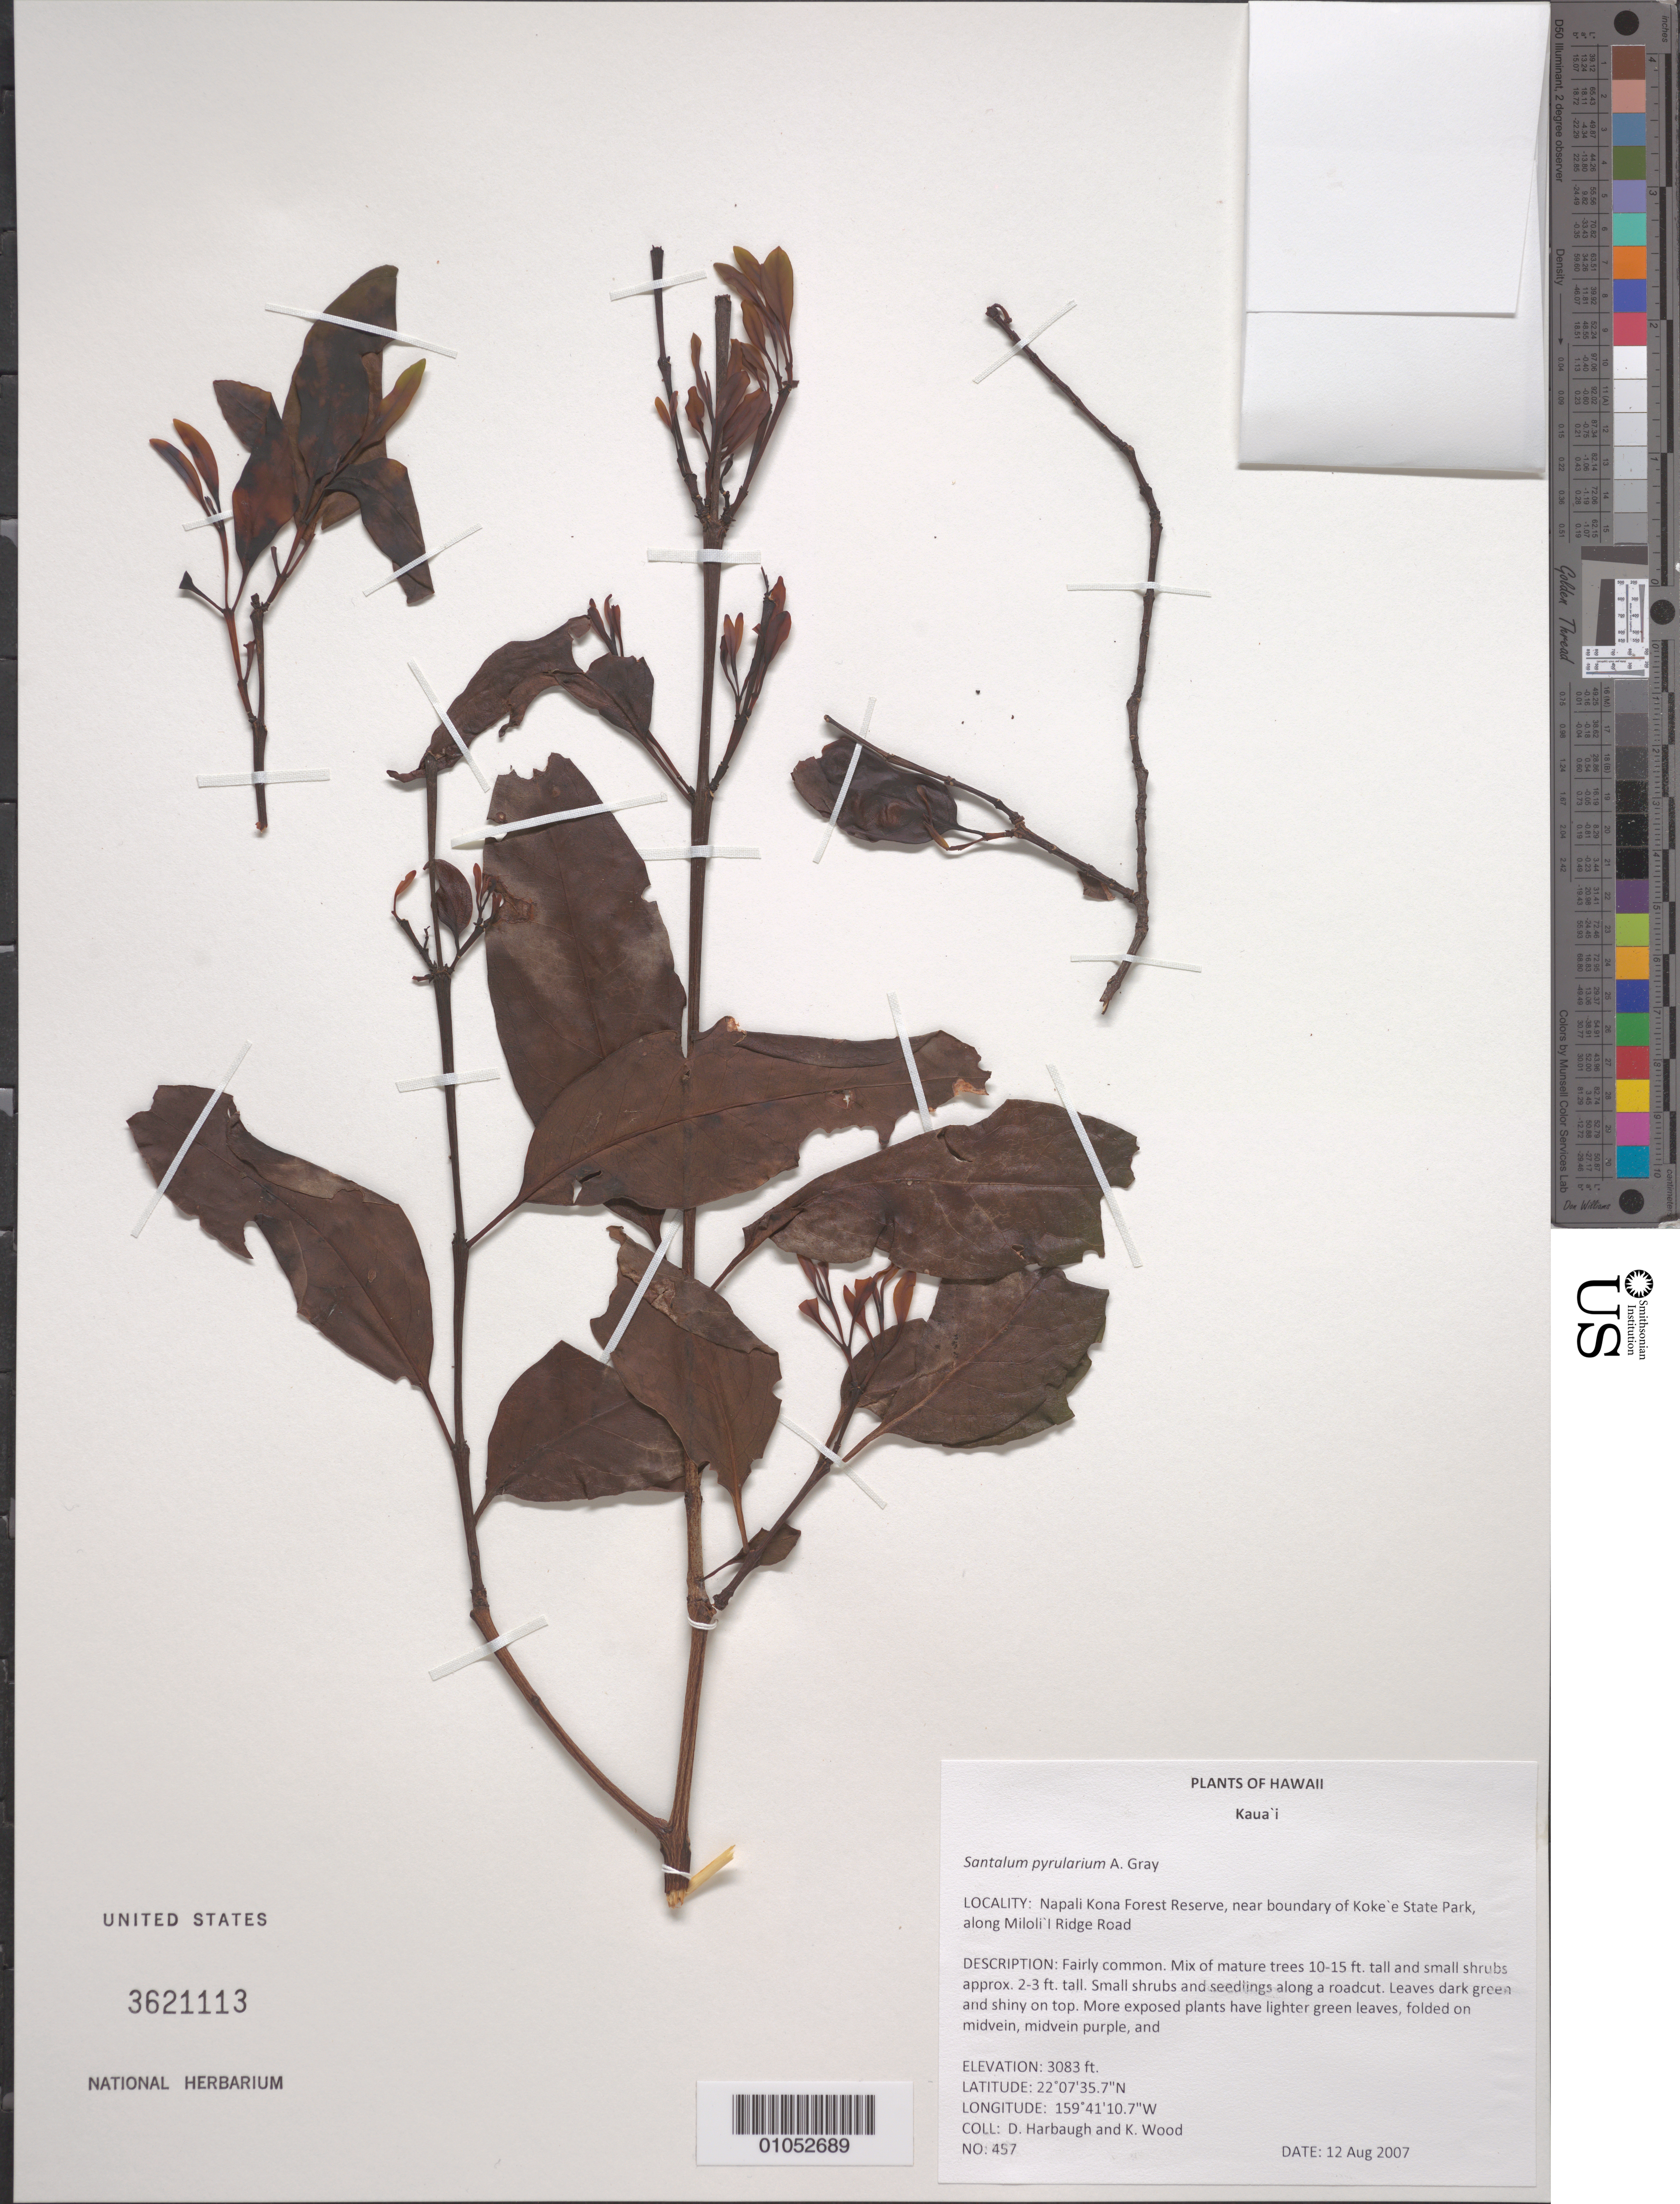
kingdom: Plantae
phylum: Tracheophyta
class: Magnoliopsida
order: Santalales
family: Santalaceae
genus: Santalum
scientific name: Santalum pyrularium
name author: A. Gray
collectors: D. Harbaugh & K. Wood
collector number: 457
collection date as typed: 12 Aug 2007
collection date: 2007-08-12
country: United States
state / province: Hawaii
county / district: Kauai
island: Kaua'i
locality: Napali Kona Forest Reserve, near boundary of Kokee State park along Milolil Ridge Road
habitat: Mixed mesic forest.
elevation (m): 940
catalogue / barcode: US 3621113